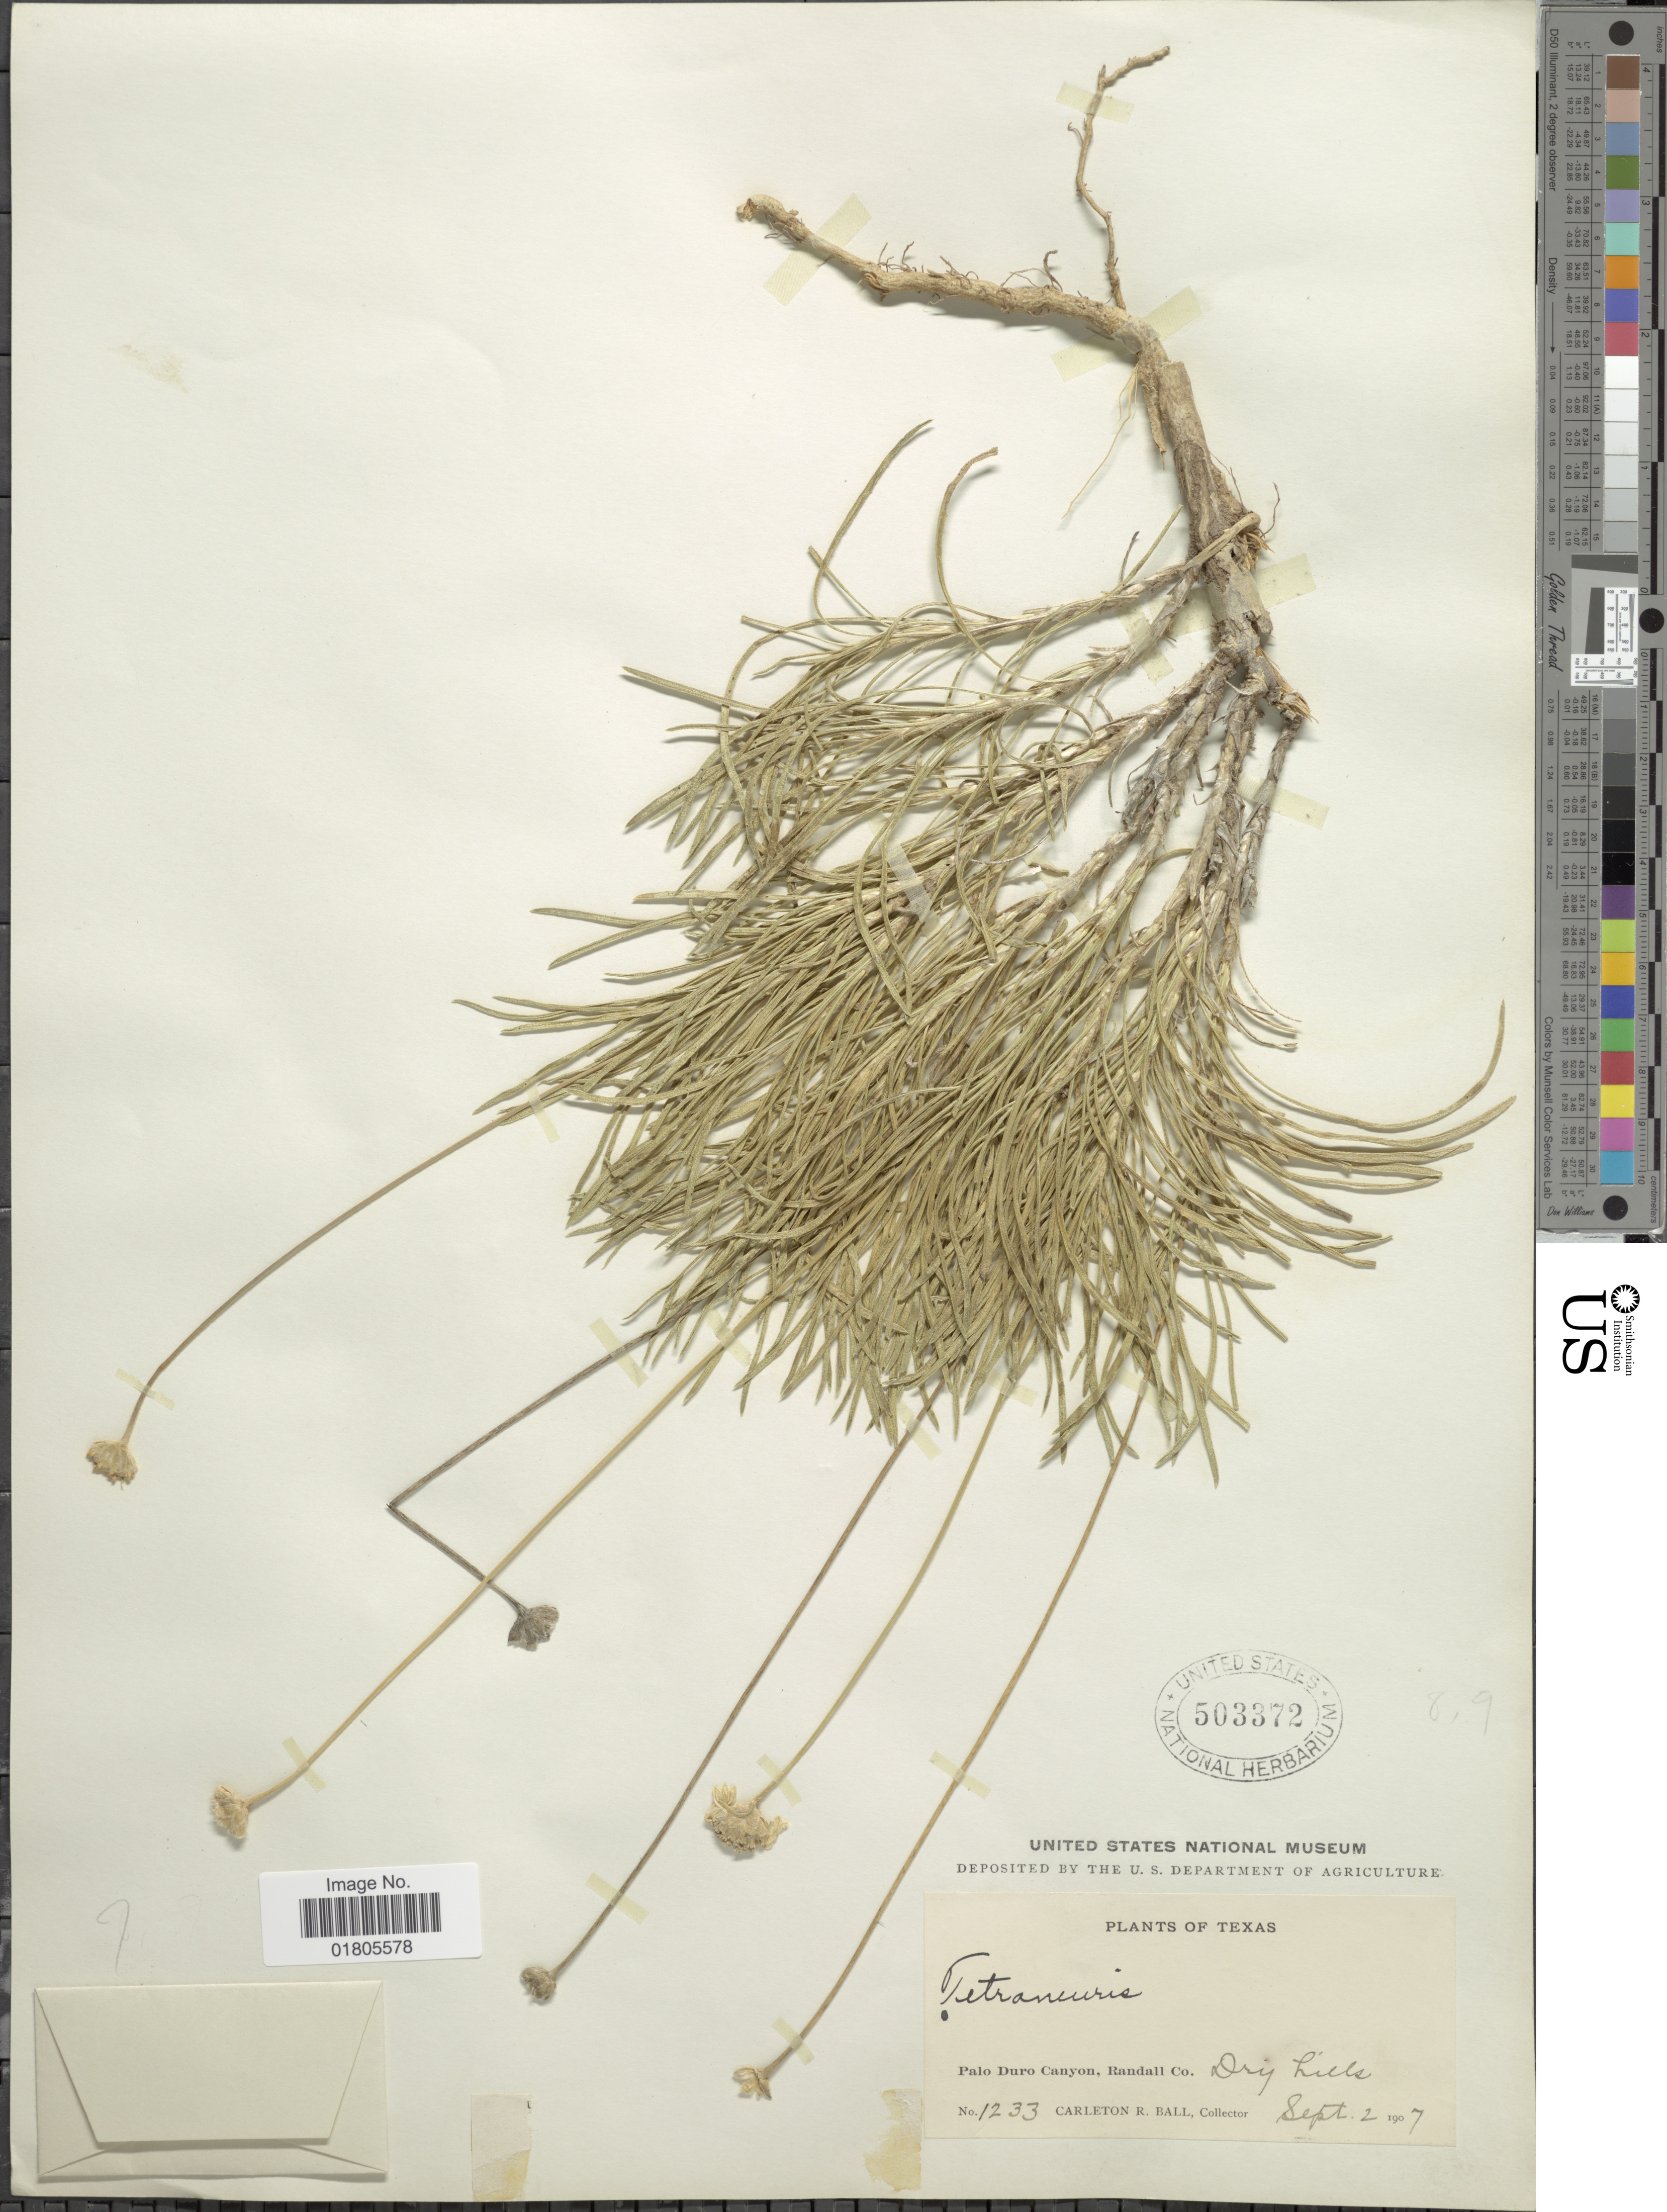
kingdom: Plantae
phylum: Tracheophyta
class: Magnoliopsida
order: Asterales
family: Asteraceae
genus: Actinea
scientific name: Actinea scaposa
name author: (DC.) Kuntze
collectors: C. R. Ball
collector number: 1233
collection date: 1907-09-02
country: United States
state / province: Texas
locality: Palo Duro Canyon, Randall Co.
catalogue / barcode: US 503372